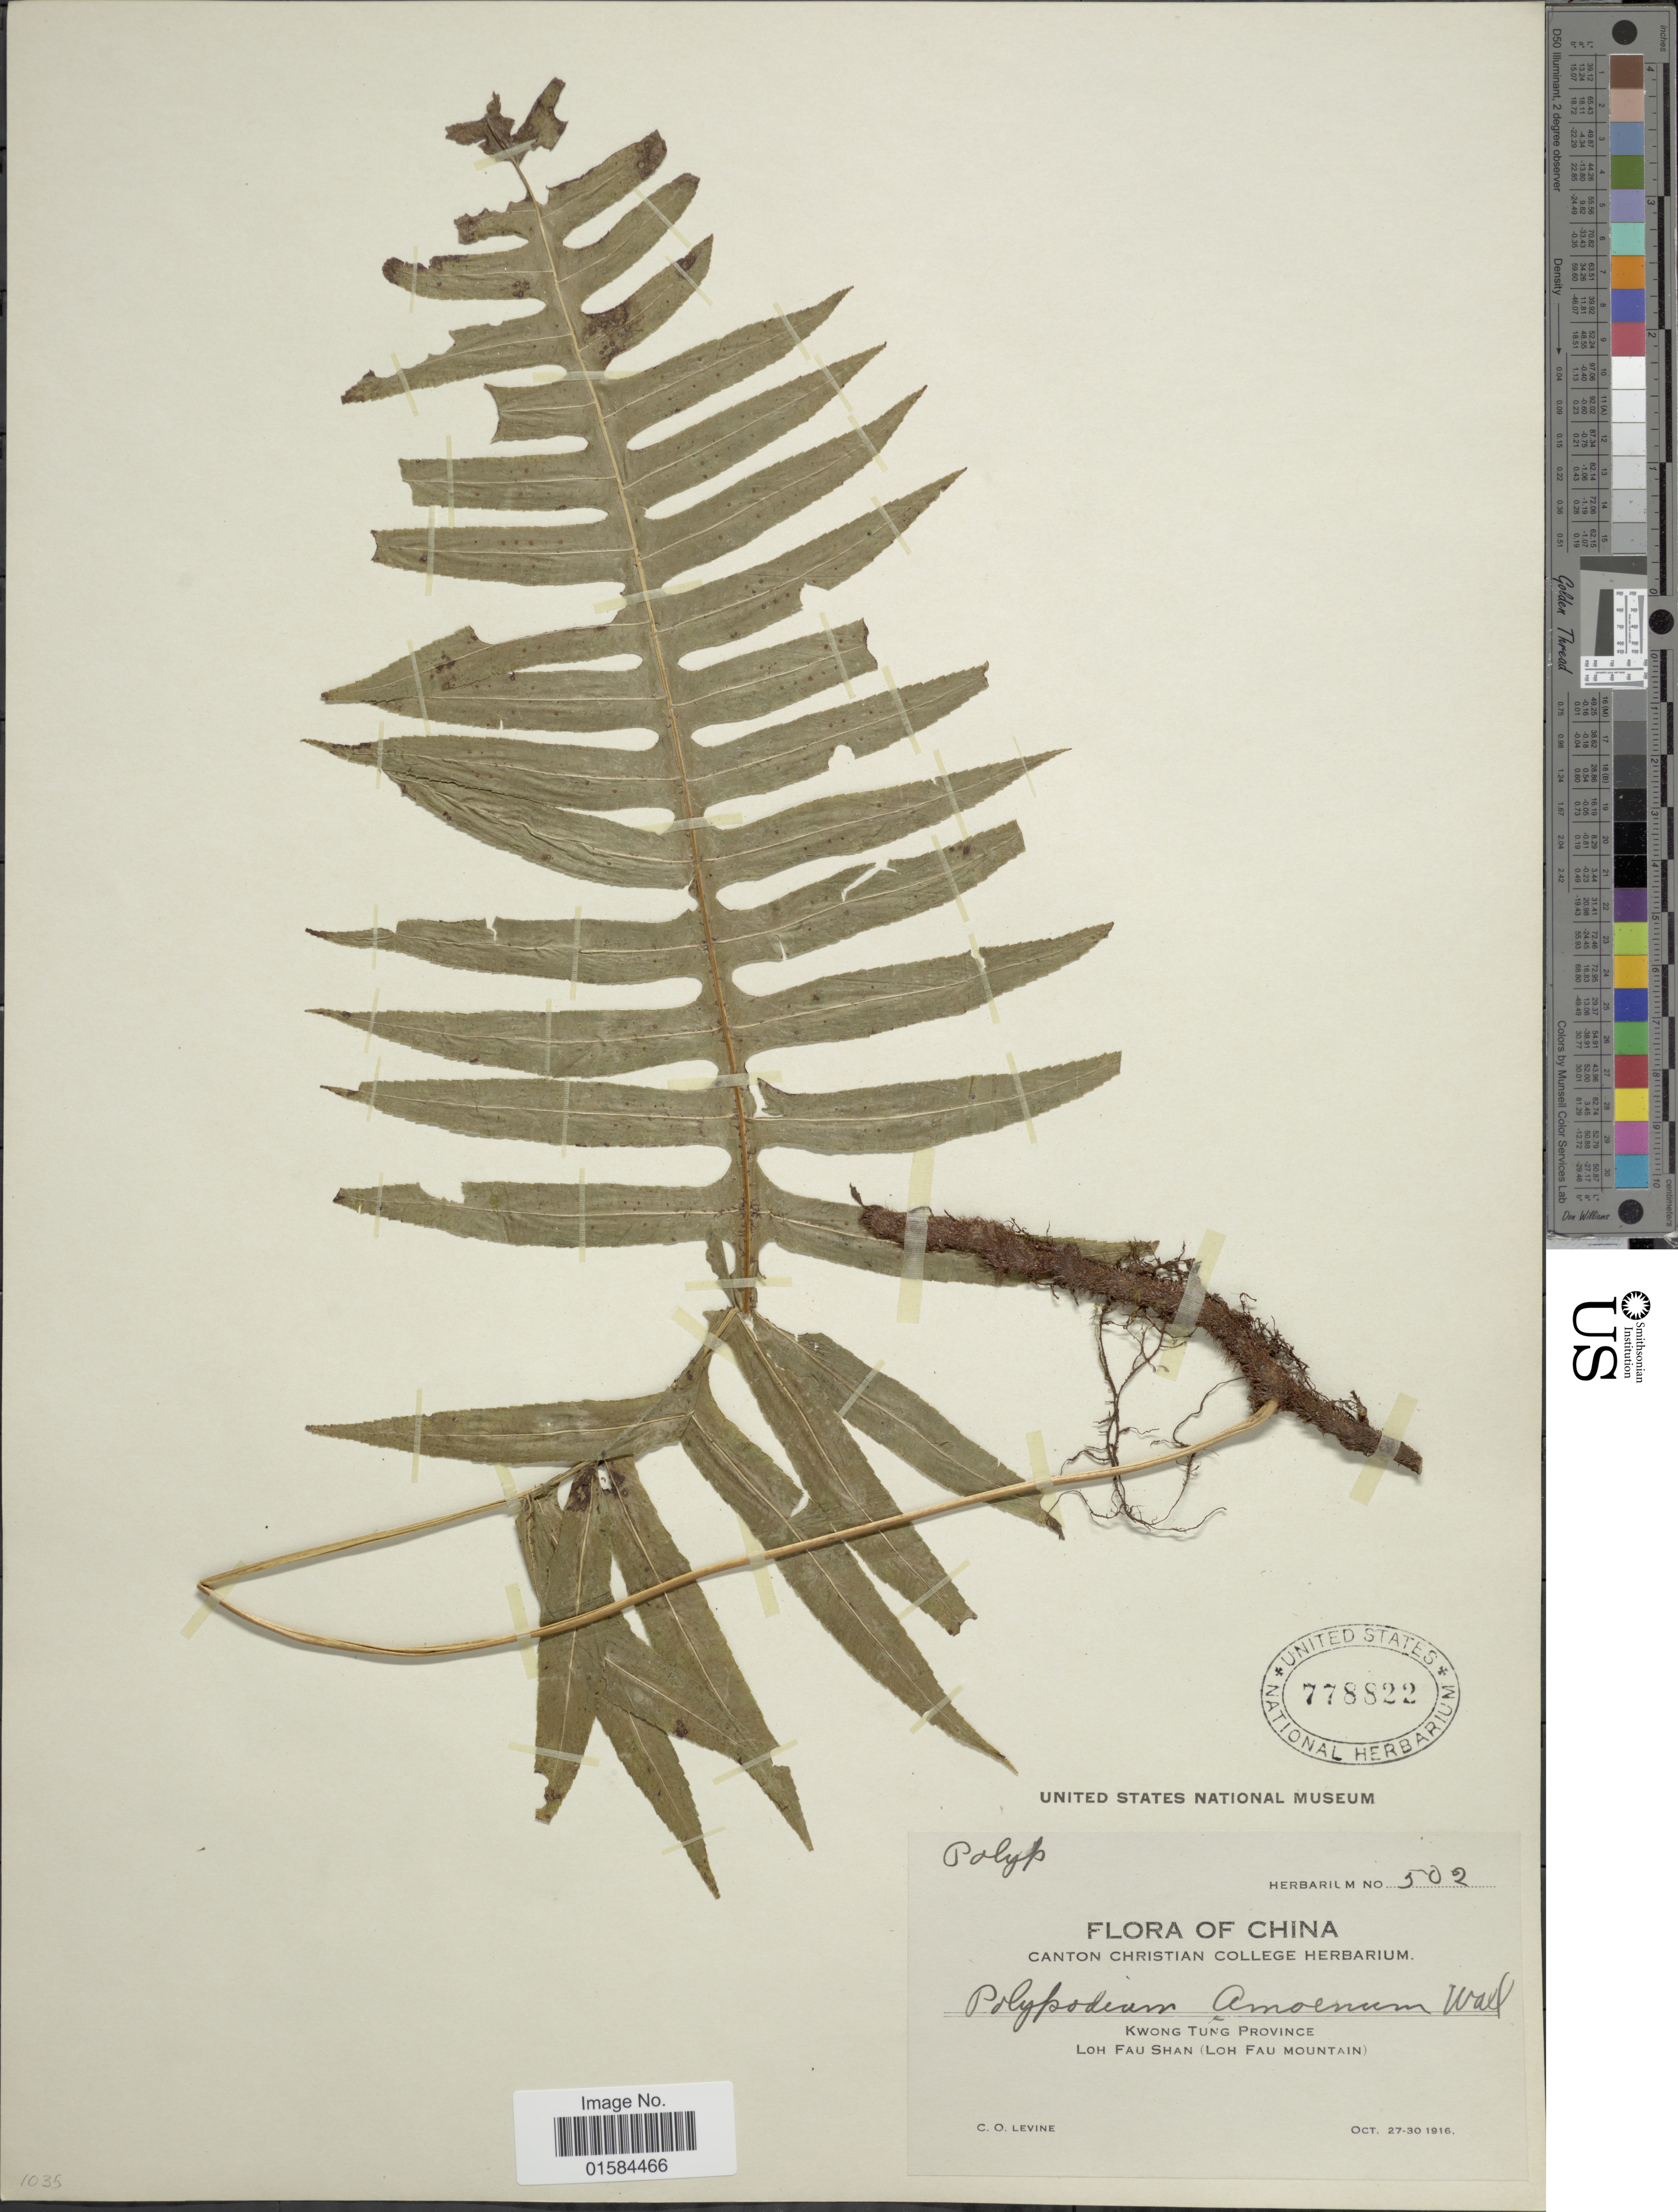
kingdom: Plantae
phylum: Tracheophyta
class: Polypodiopsida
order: Polypodiales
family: Polypodiaceae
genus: Goniophlebium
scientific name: Goniophlebium amoenum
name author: (Wall. ex Mett.) J. Sm.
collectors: C. O. Levine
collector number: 502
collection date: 1916-10-27/1916-10-30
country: China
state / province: Guangdong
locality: Kwong Tung Province, Loh Fau Shan (Loh Fau Mountain)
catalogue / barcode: US 778822